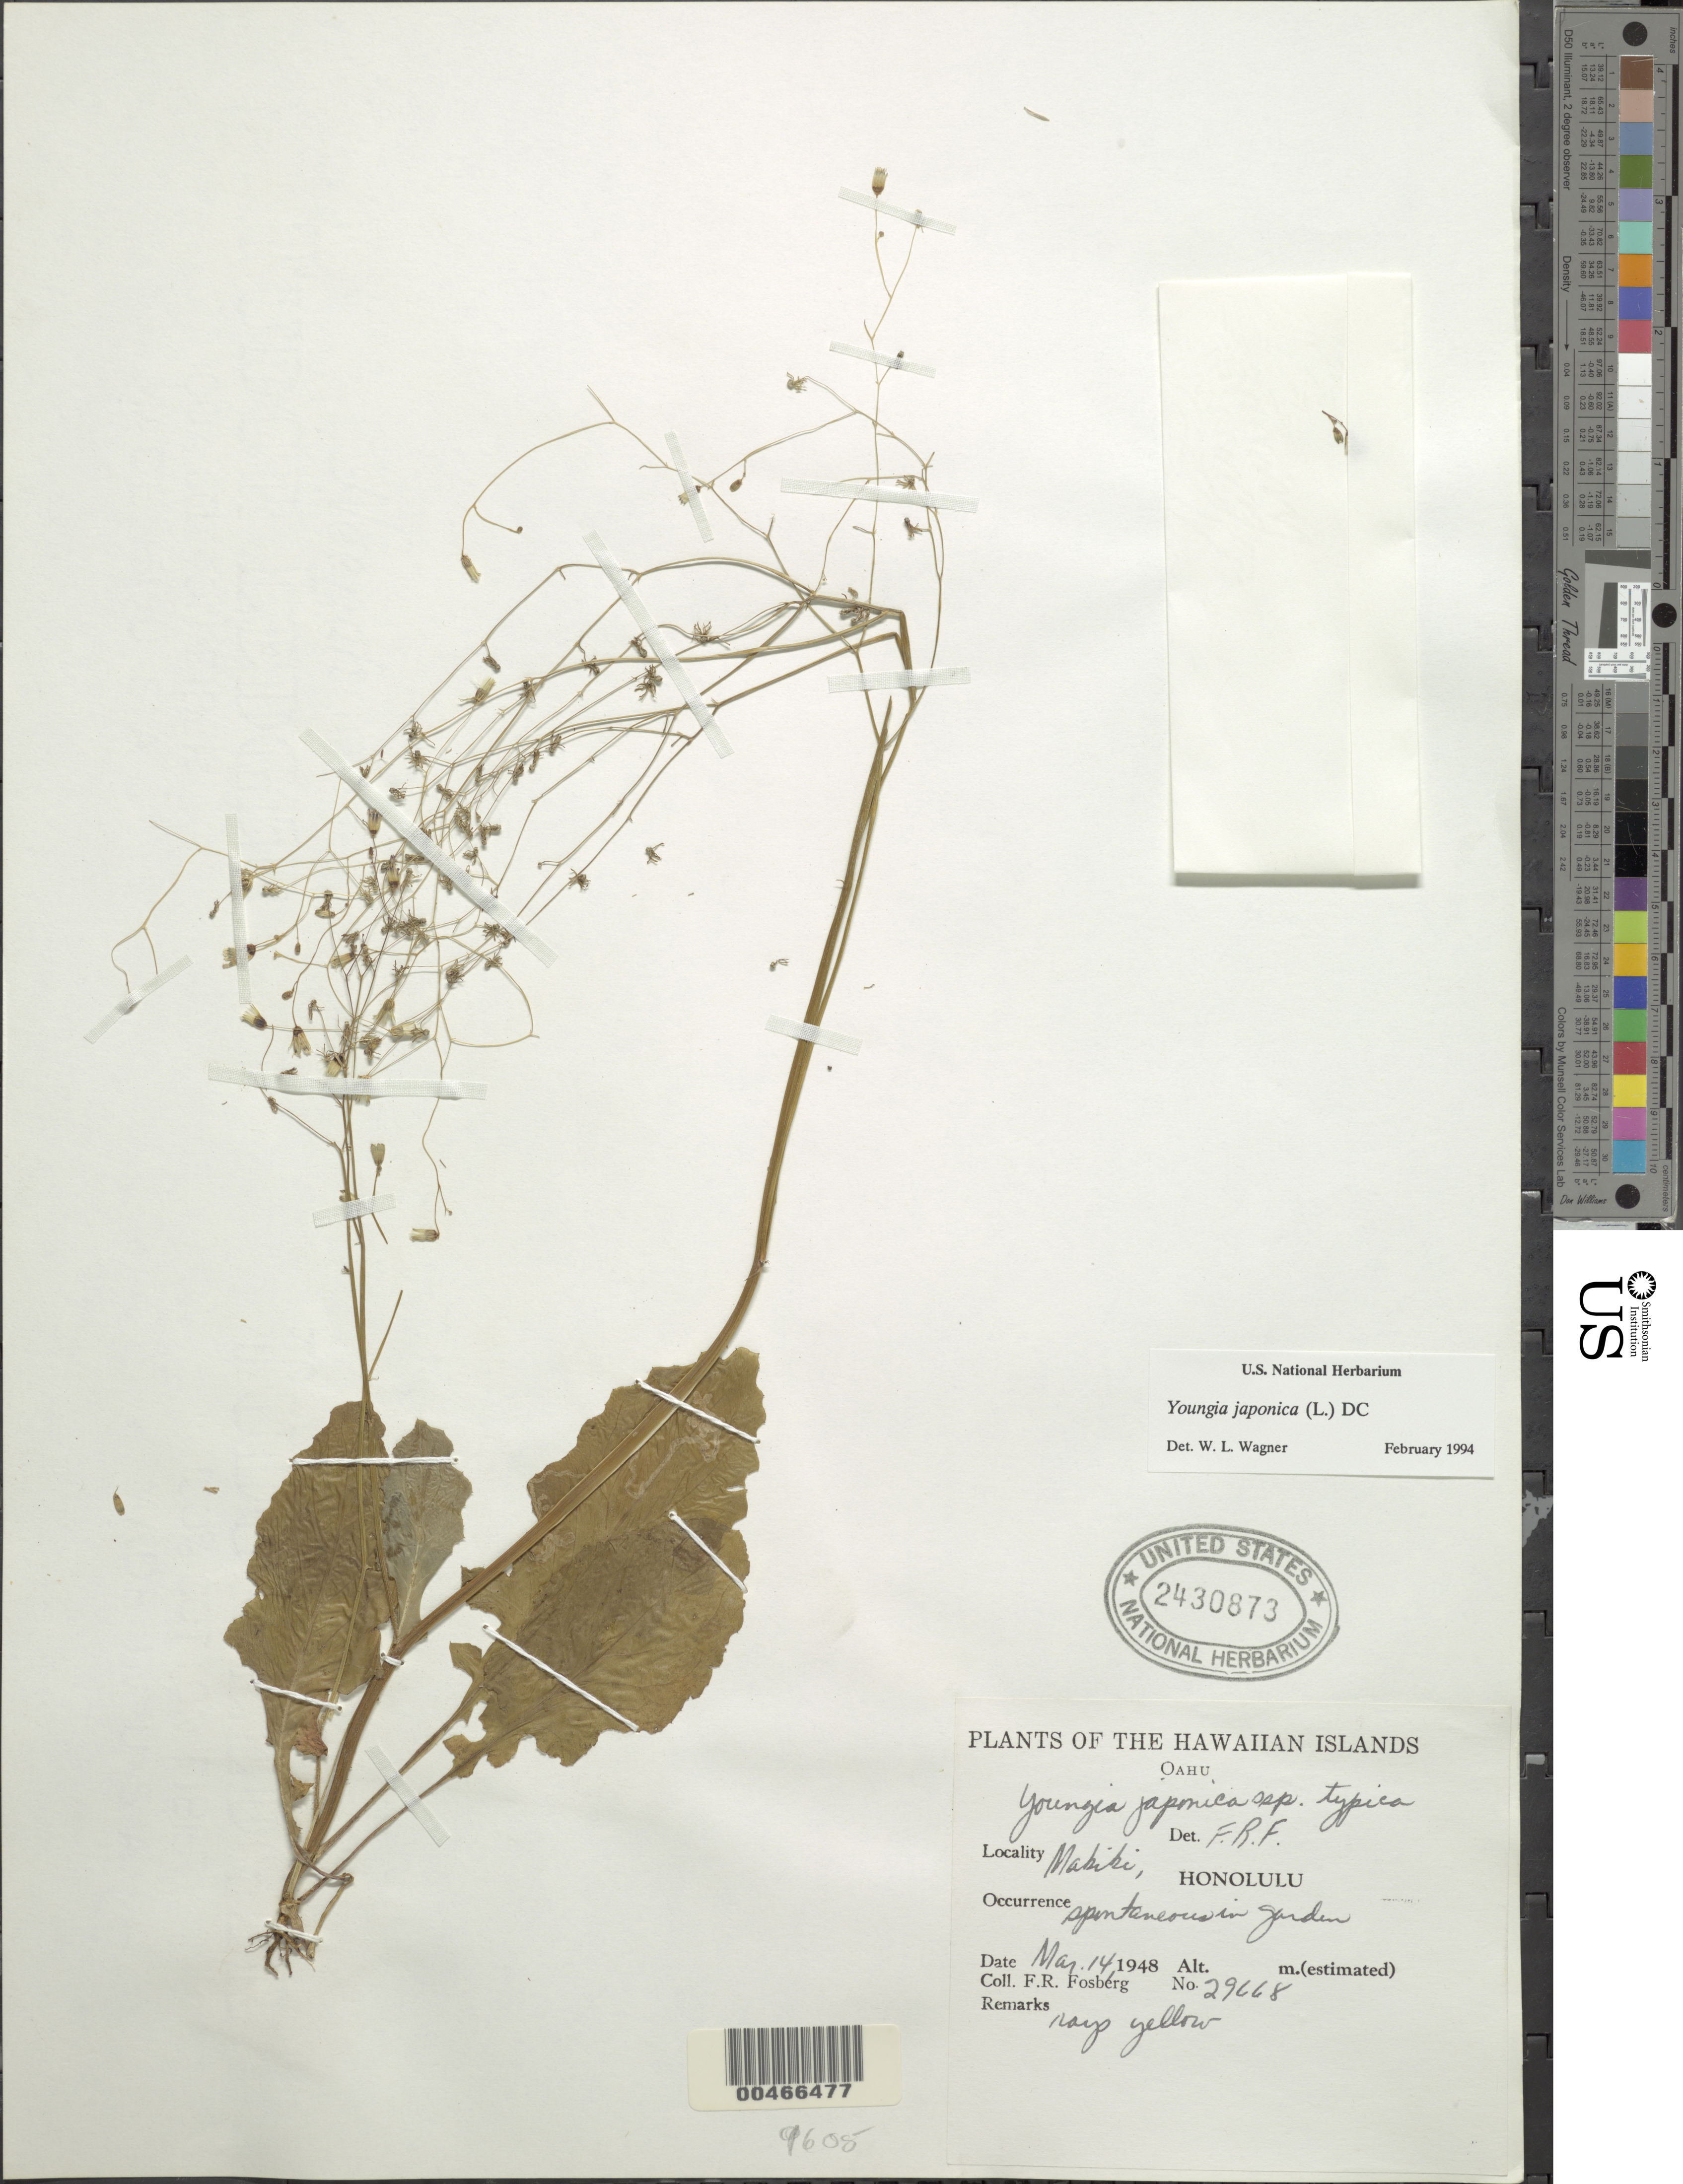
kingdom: Plantae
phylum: Tracheophyta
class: Magnoliopsida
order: Asterales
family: Asteraceae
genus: Youngia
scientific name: Youngia japonica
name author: (L.) DC.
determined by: Wagner, W. L., (BOT), Smithsonian Institution - National Museum of Natural History (UNITED STATES)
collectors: F. R. Fosberg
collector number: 29668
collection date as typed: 14 Mar 1948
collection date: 1948-03-14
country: United States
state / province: Hawaii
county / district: Honolulu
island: Oahu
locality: Makiki, Honolulu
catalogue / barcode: US 2430873